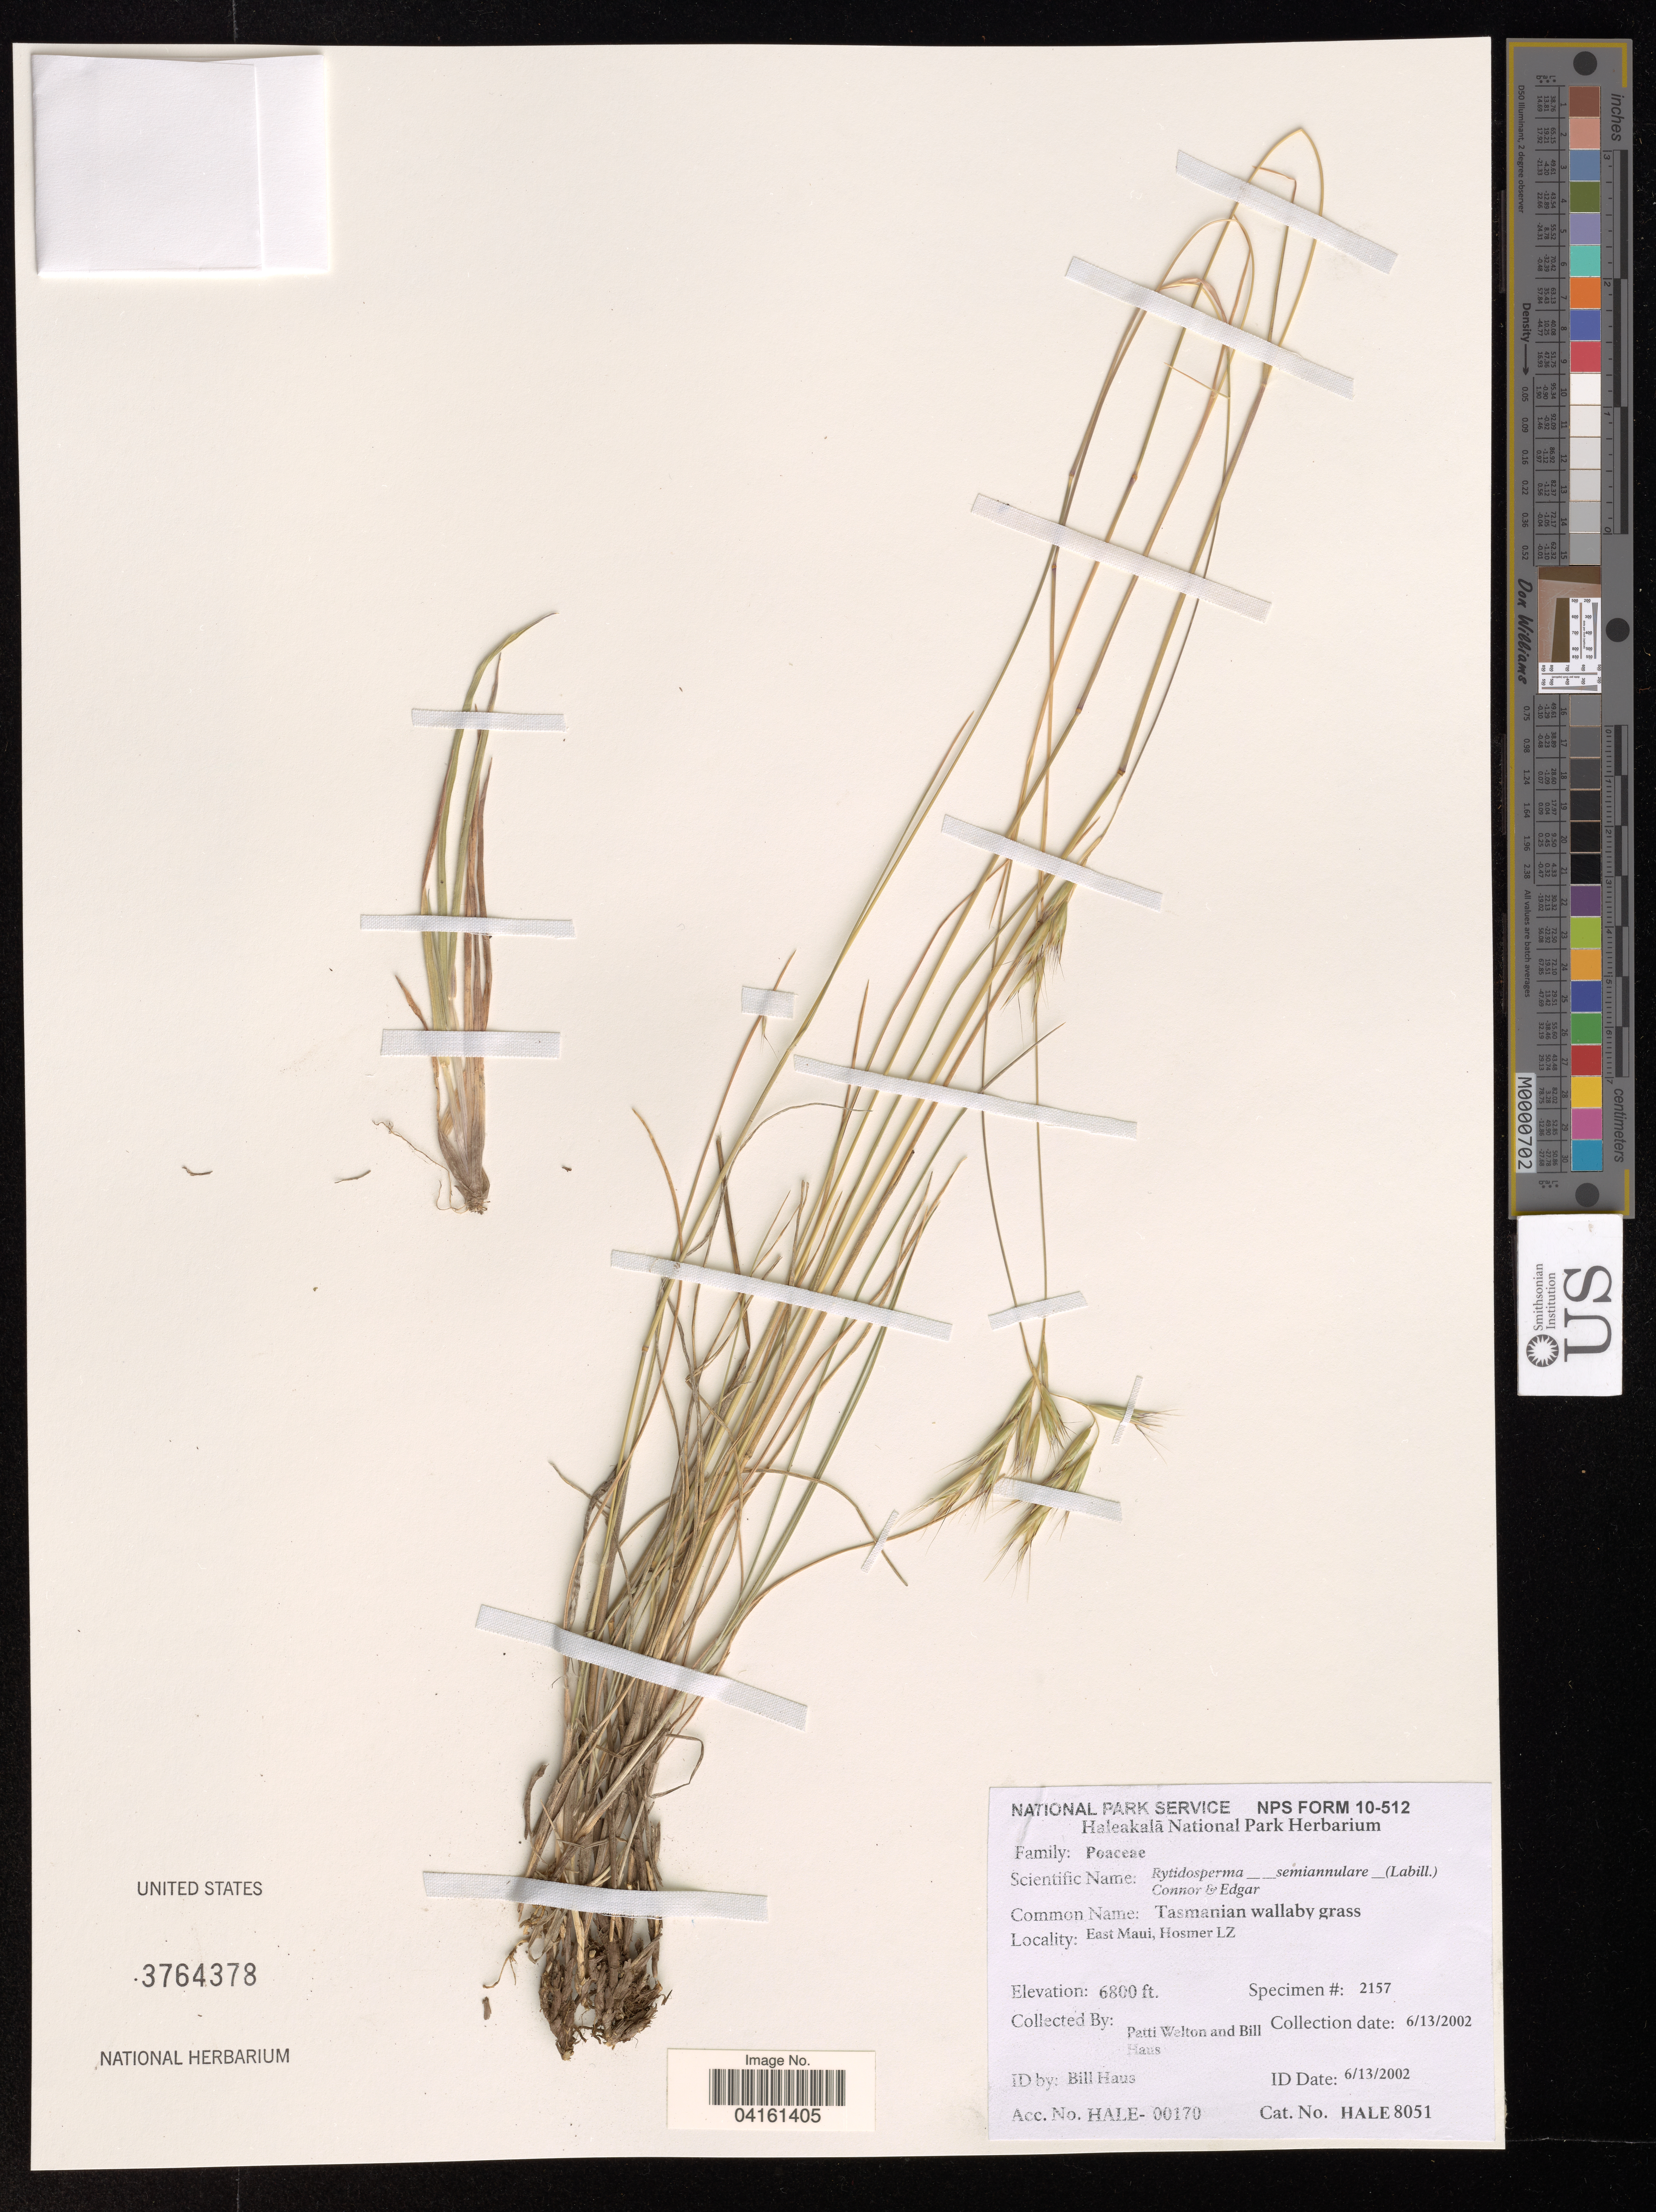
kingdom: Plantae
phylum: Tracheophyta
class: Liliopsida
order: Poales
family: Poaceae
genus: Rytidosperma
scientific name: Rytidosperma penicillatum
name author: (Labill.) Connor & Edgar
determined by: Faccenda, K.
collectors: P. Welton & B. Haus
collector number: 2157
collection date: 2002-06-13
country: United States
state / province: Hawaii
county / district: Maui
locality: East Maui, Hosmer LZ.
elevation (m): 2073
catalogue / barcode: US 3764378